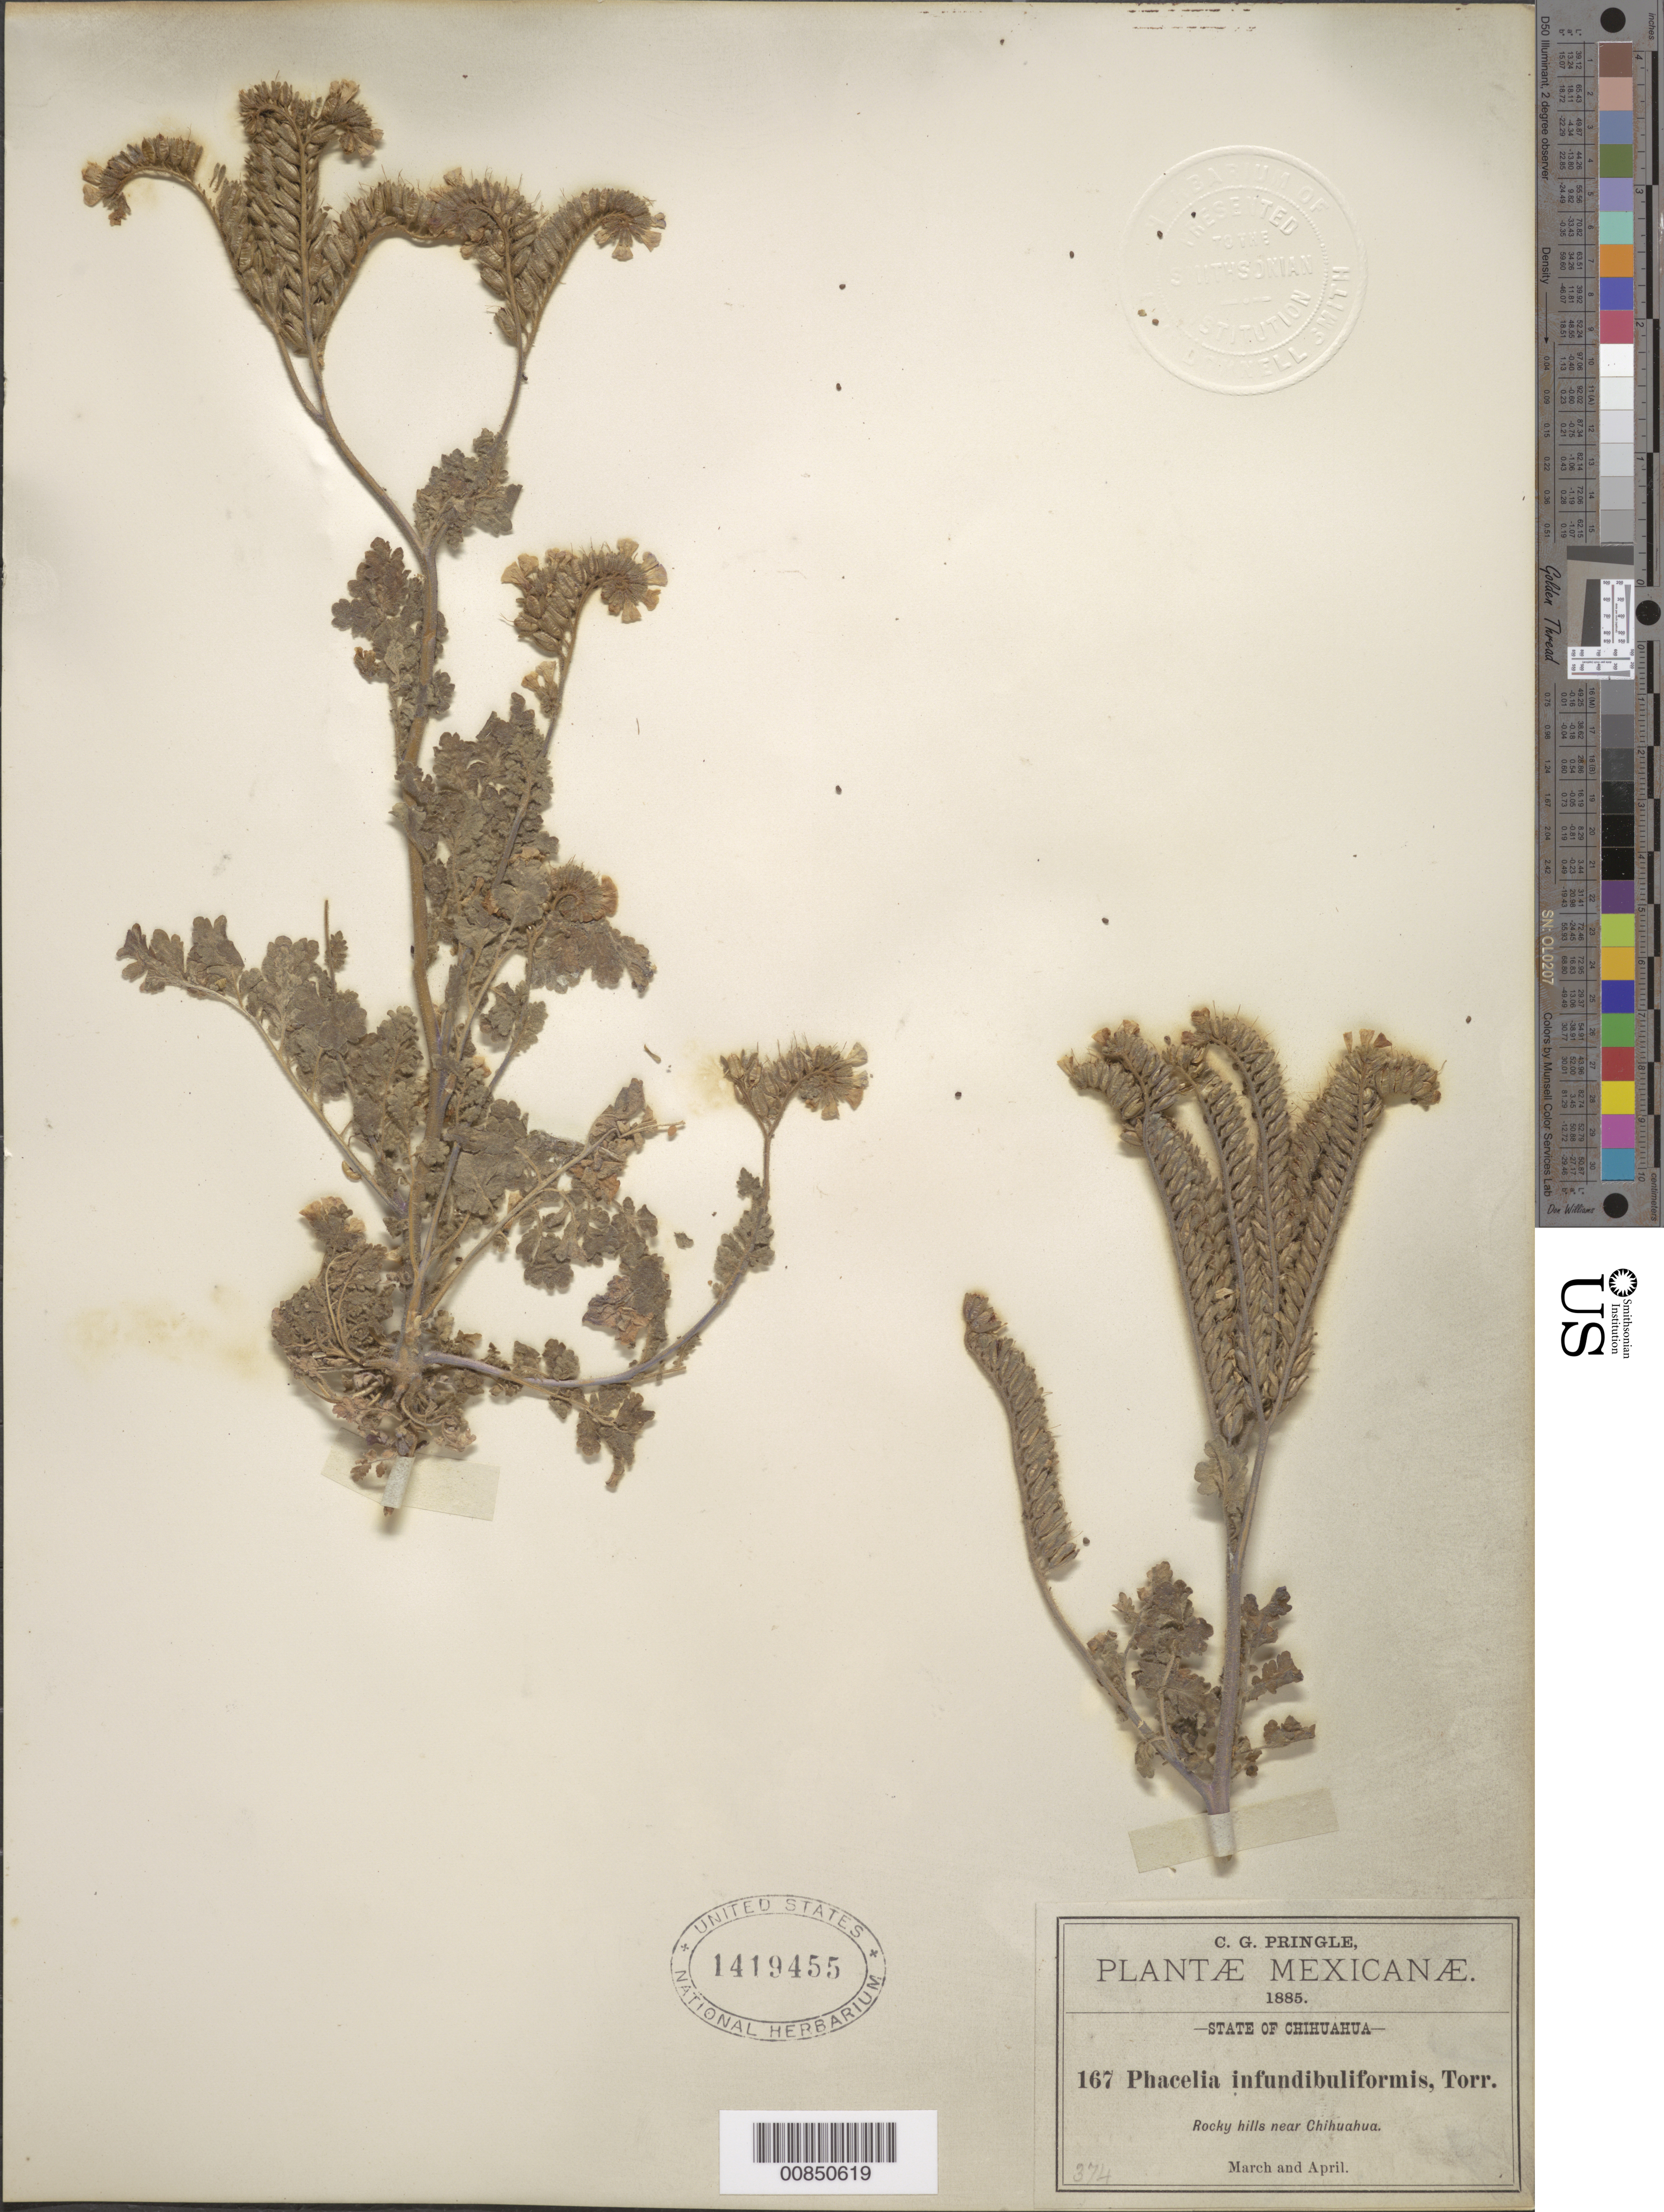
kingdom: Plantae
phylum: Tracheophyta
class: Magnoliopsida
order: Boraginales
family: Hydrophyllaceae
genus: Phacelia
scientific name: Phacelia infundibuliformis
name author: Torr. in Emory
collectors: C. G. Pringle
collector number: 167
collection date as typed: Mar 1885 to -- Apr 1885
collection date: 1885-03/1885-04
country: Mexico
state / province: Chihuahua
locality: Near Chihuahua.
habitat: Rocky hills.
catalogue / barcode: US 1419455